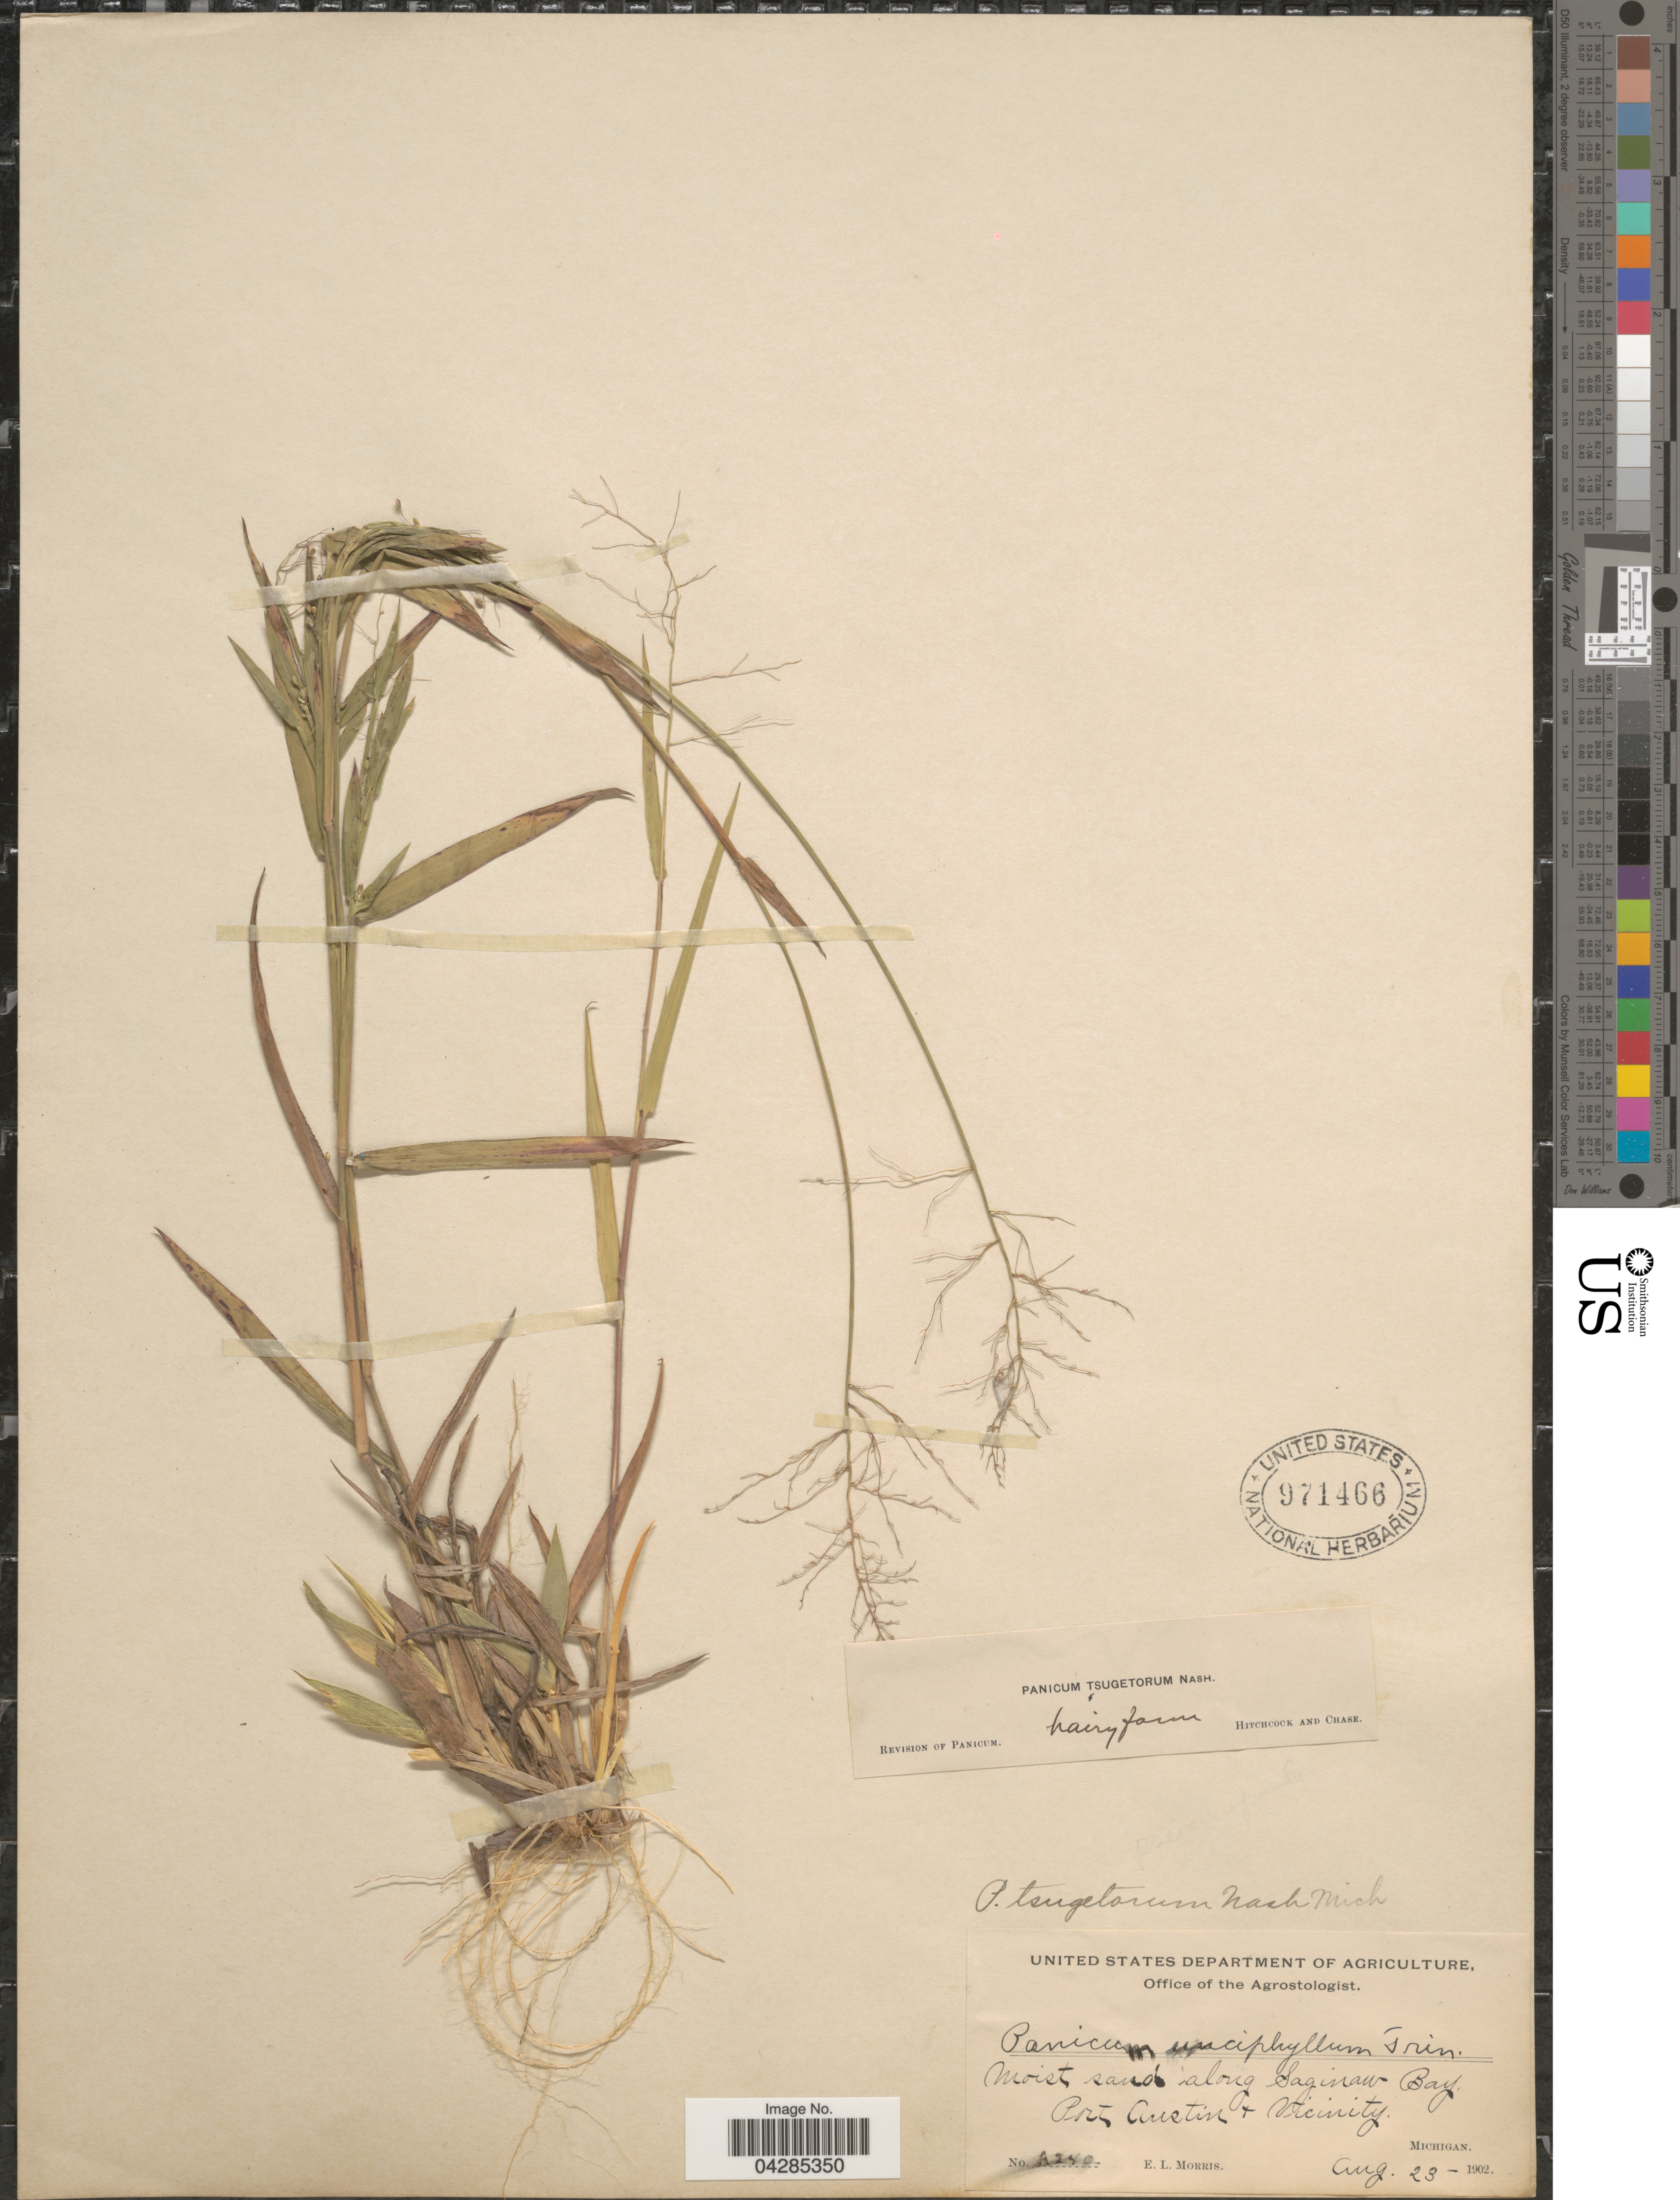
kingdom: Plantae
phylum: Tracheophyta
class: Liliopsida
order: Poales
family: Poaceae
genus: Dichanthelium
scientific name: Dichanthelium portoricense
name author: (Desv. ex Ham.) B.F. Hansen & Wunderlin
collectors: E. Morris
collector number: A240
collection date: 1902-08-23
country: United States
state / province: Michigan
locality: Moist sand along Saginaw Bay, Port Austin & vicinity .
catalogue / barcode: US 971466